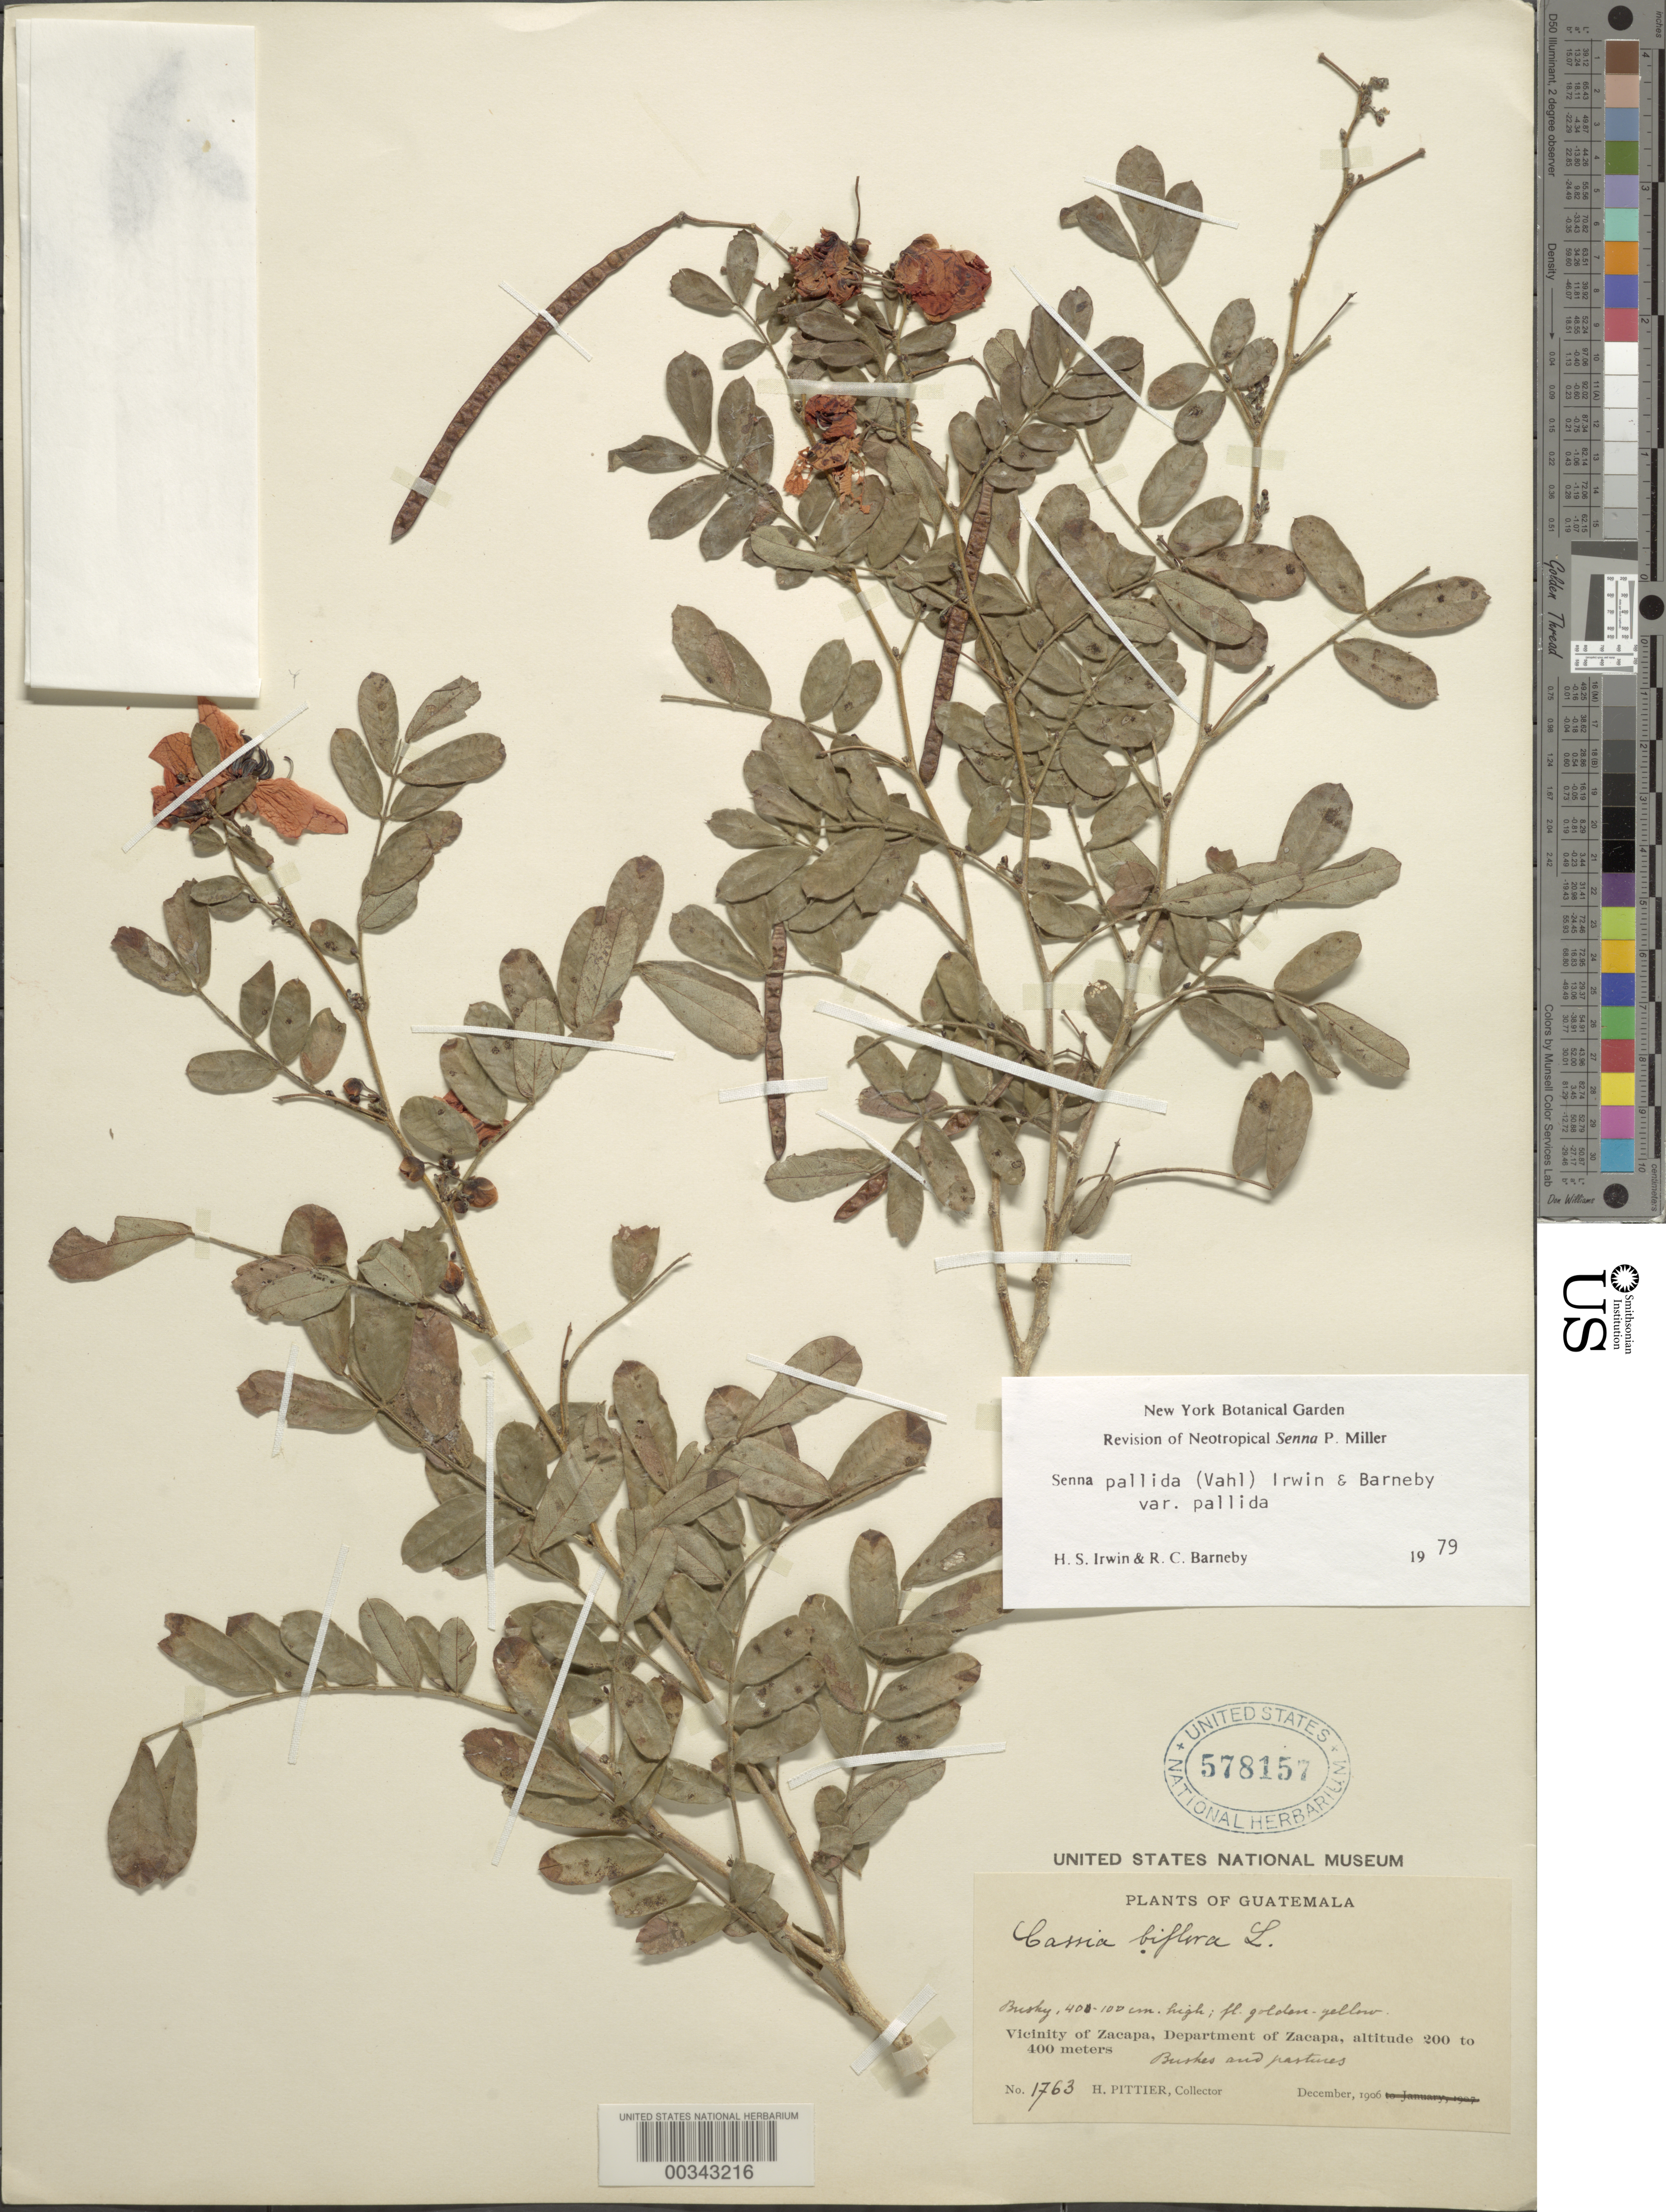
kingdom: Plantae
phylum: Tracheophyta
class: Magnoliopsida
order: Fabales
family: Fabaceae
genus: Senna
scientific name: Senna pallida var. pallida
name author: (Vahl) H.S. Irwin & Barneby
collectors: H. F. Pittier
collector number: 1763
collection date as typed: Dec 1906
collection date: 1906-12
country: Guatemala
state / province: Zacapa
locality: Vicinity of Zacapa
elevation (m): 200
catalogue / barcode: US 578157